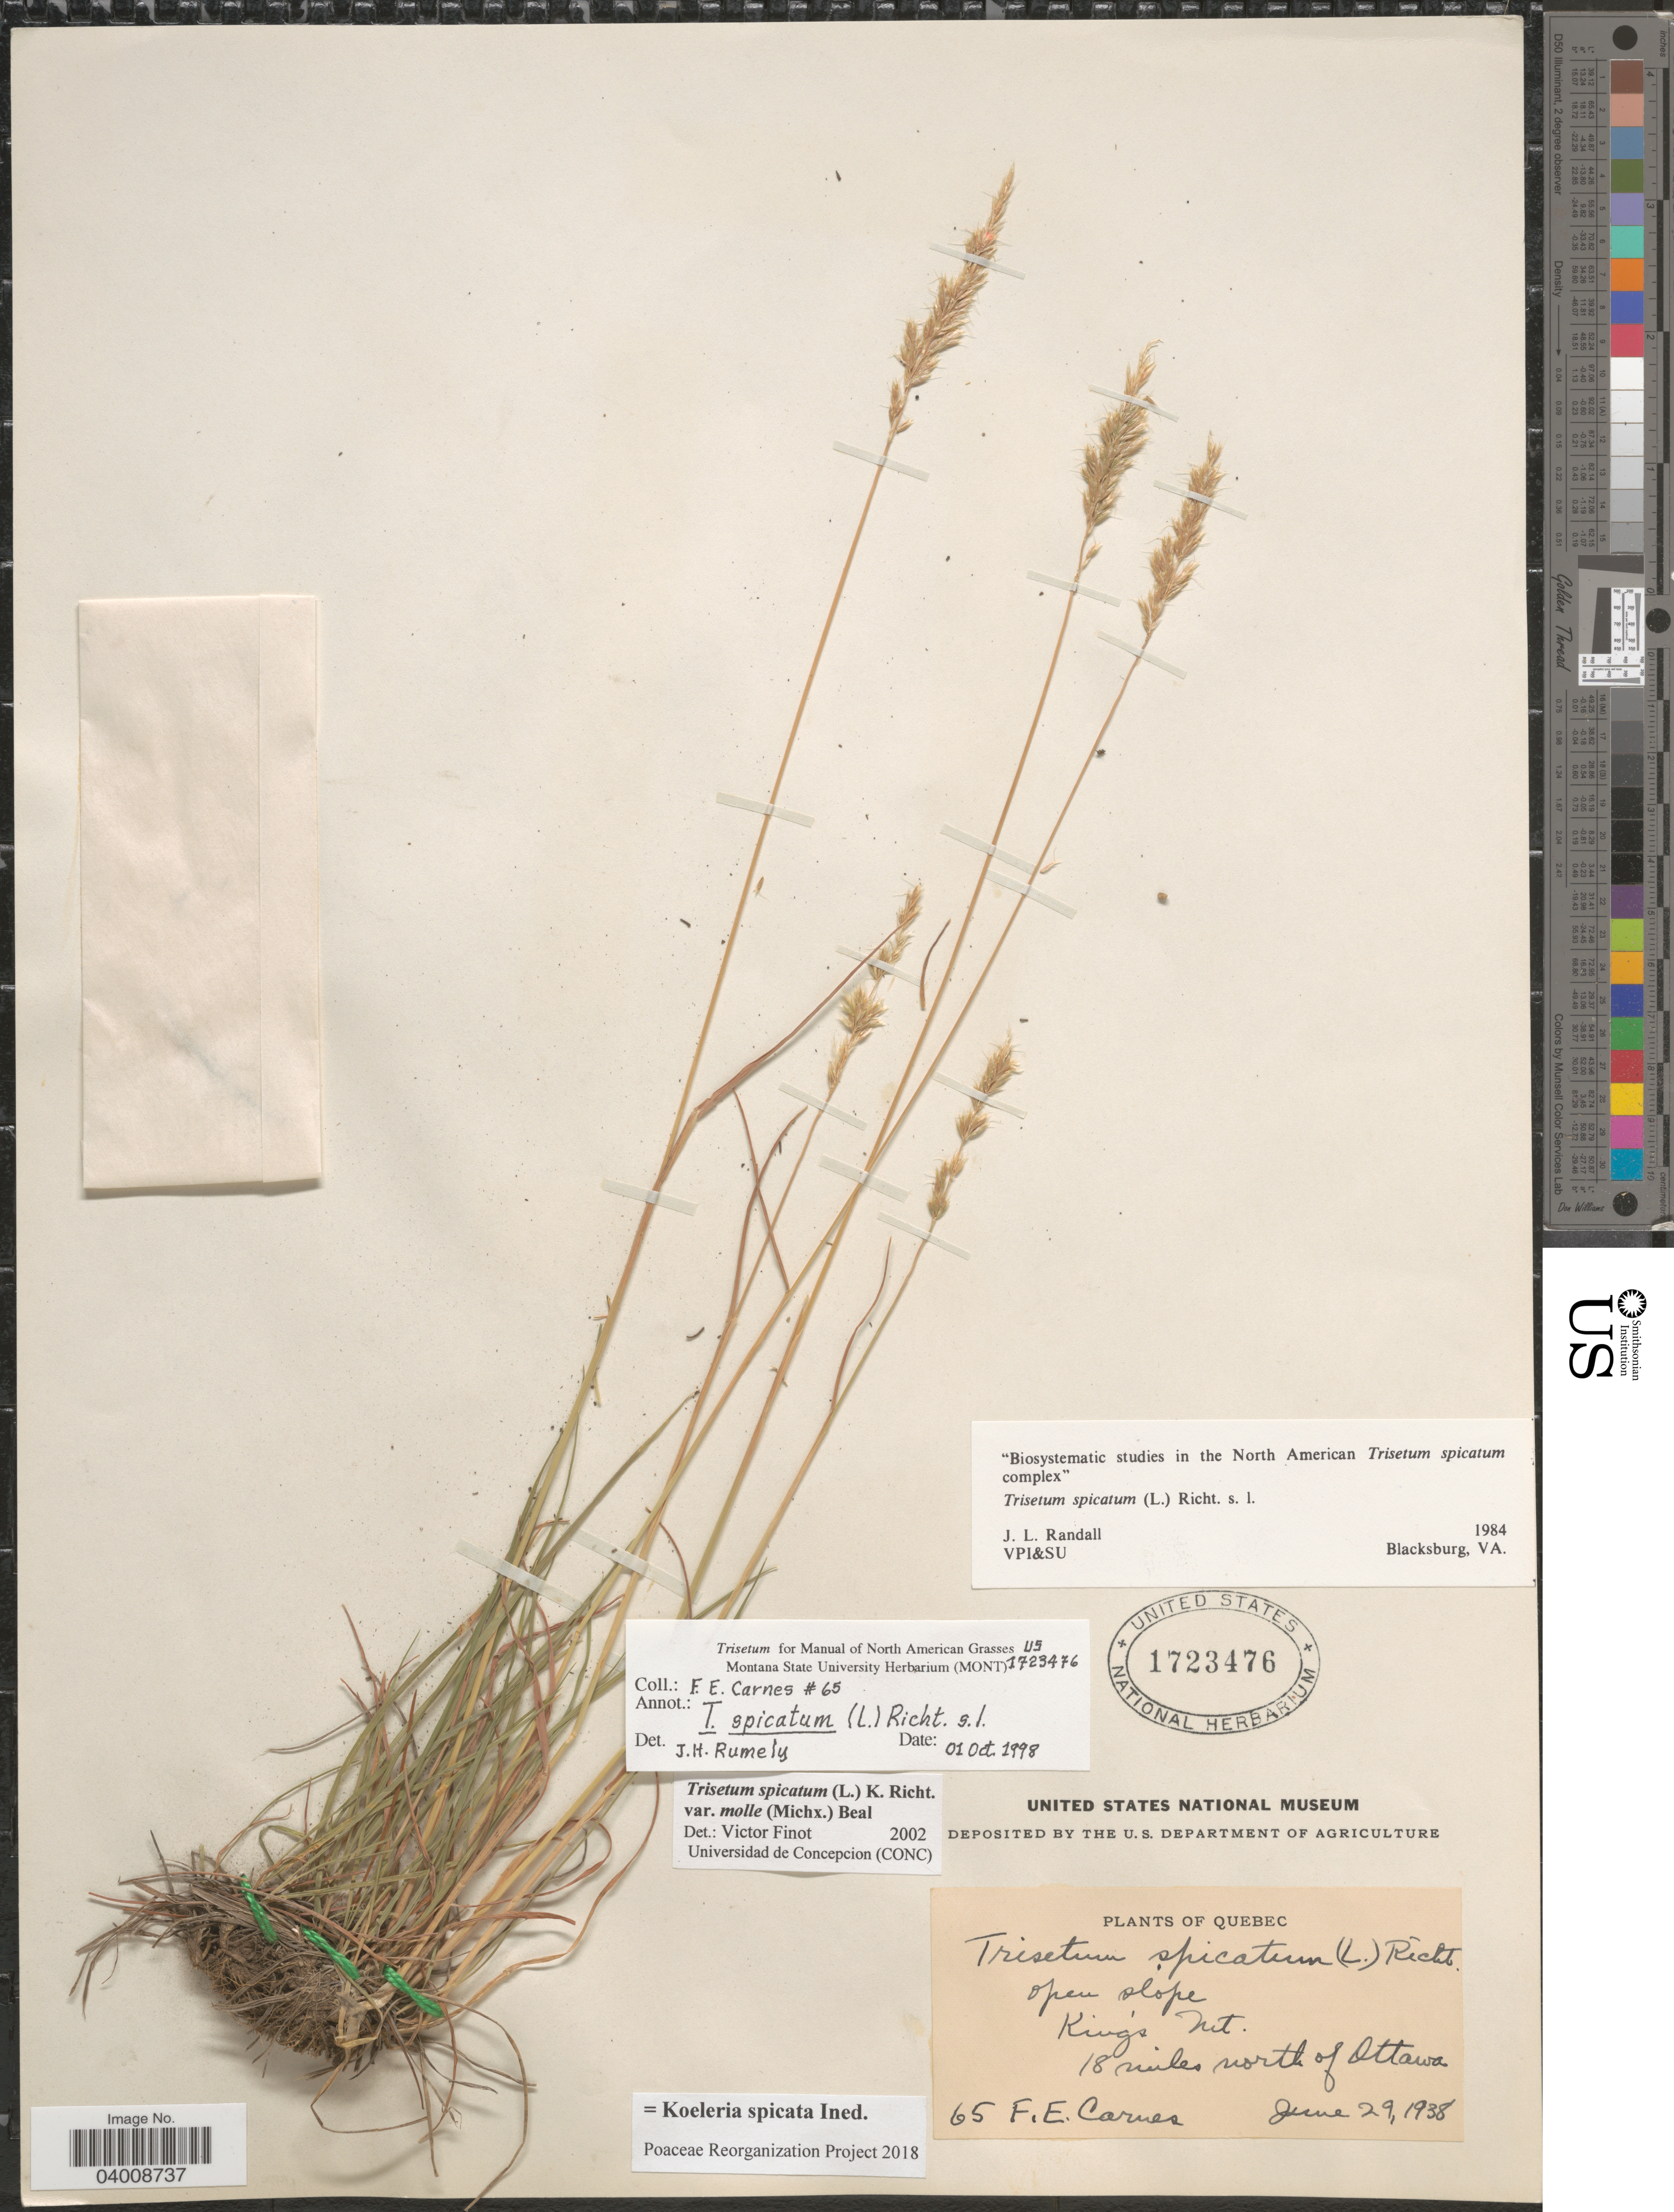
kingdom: Plantae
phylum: Tracheophyta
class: Liliopsida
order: Poales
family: Poaceae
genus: Koeleria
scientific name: Koeleria spicata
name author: (L.) Barberá et al.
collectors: F. Carnes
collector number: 65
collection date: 1938-06-29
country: Canada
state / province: Quebec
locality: King's Mt. 18 miles north of Ottawa.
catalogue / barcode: US 1723476